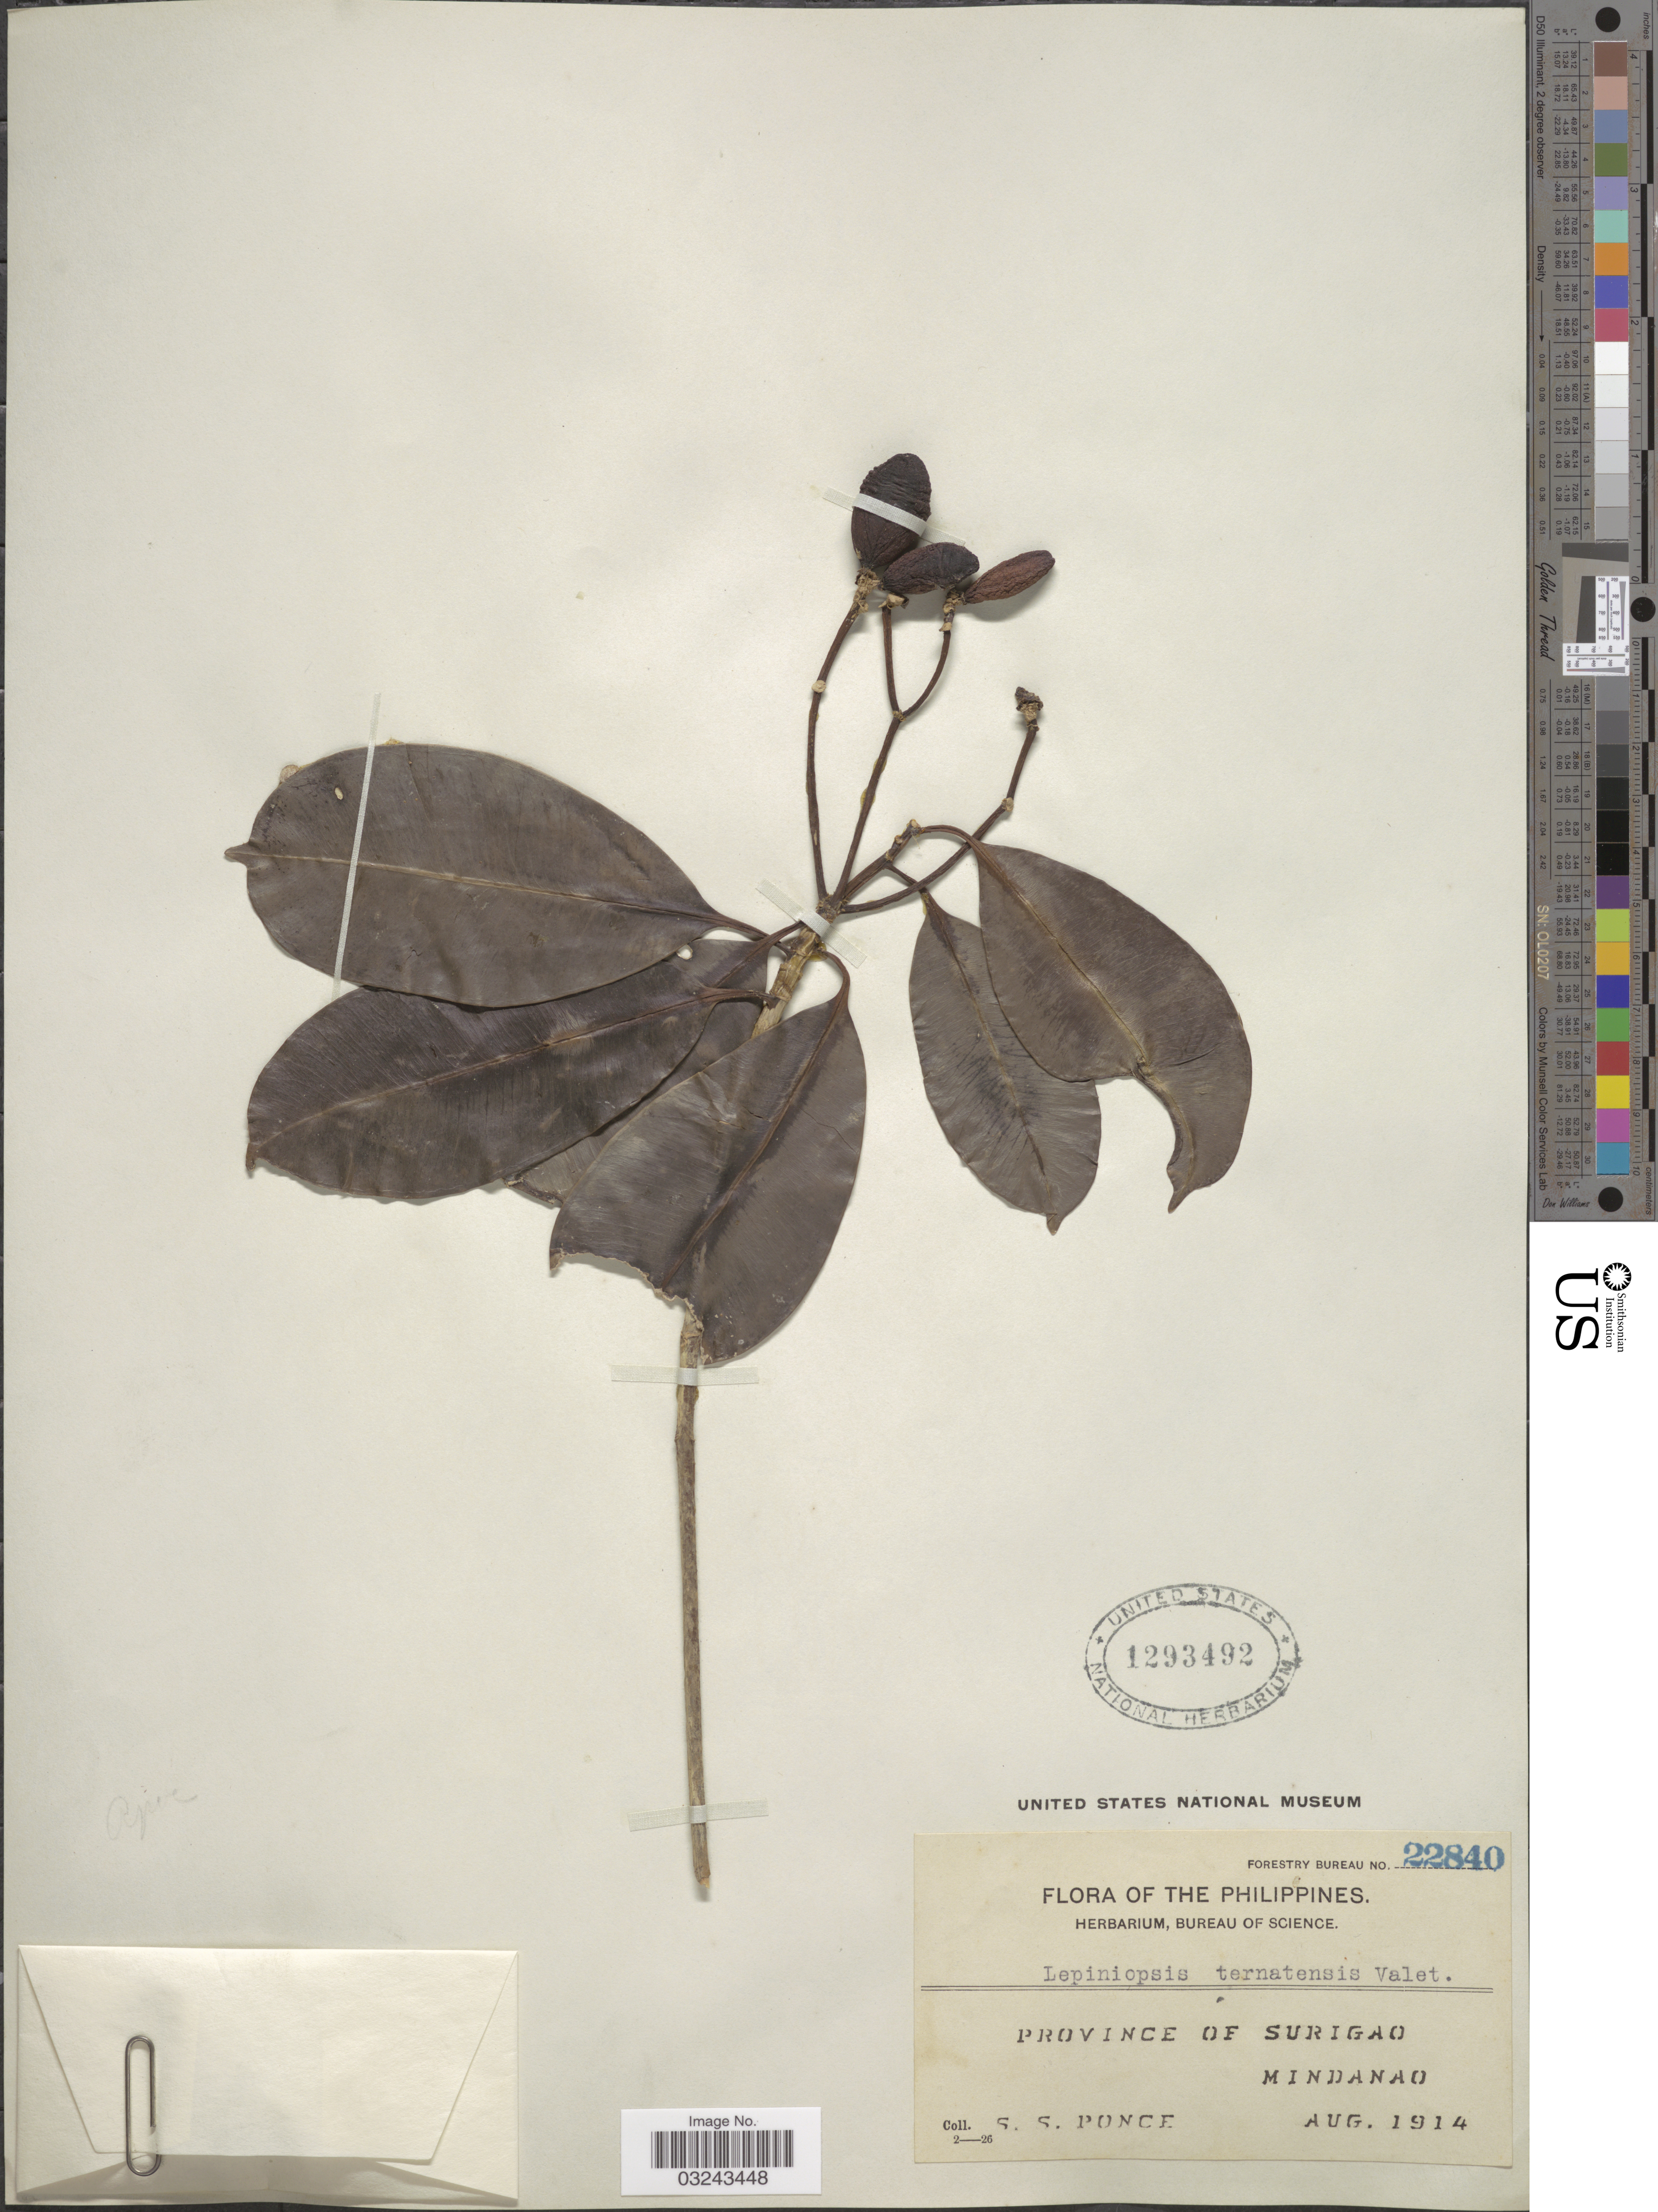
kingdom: Plantae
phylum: Tracheophyta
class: Magnoliopsida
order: Gentianales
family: Apocynaceae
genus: Lepiniopsis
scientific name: Lepiniopsis ternatensis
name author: Valeton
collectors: S. Ponce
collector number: Forestry Bureau 22840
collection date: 1914-08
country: Philippines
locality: Province of Surigao, Mindanao.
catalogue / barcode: US 1293492